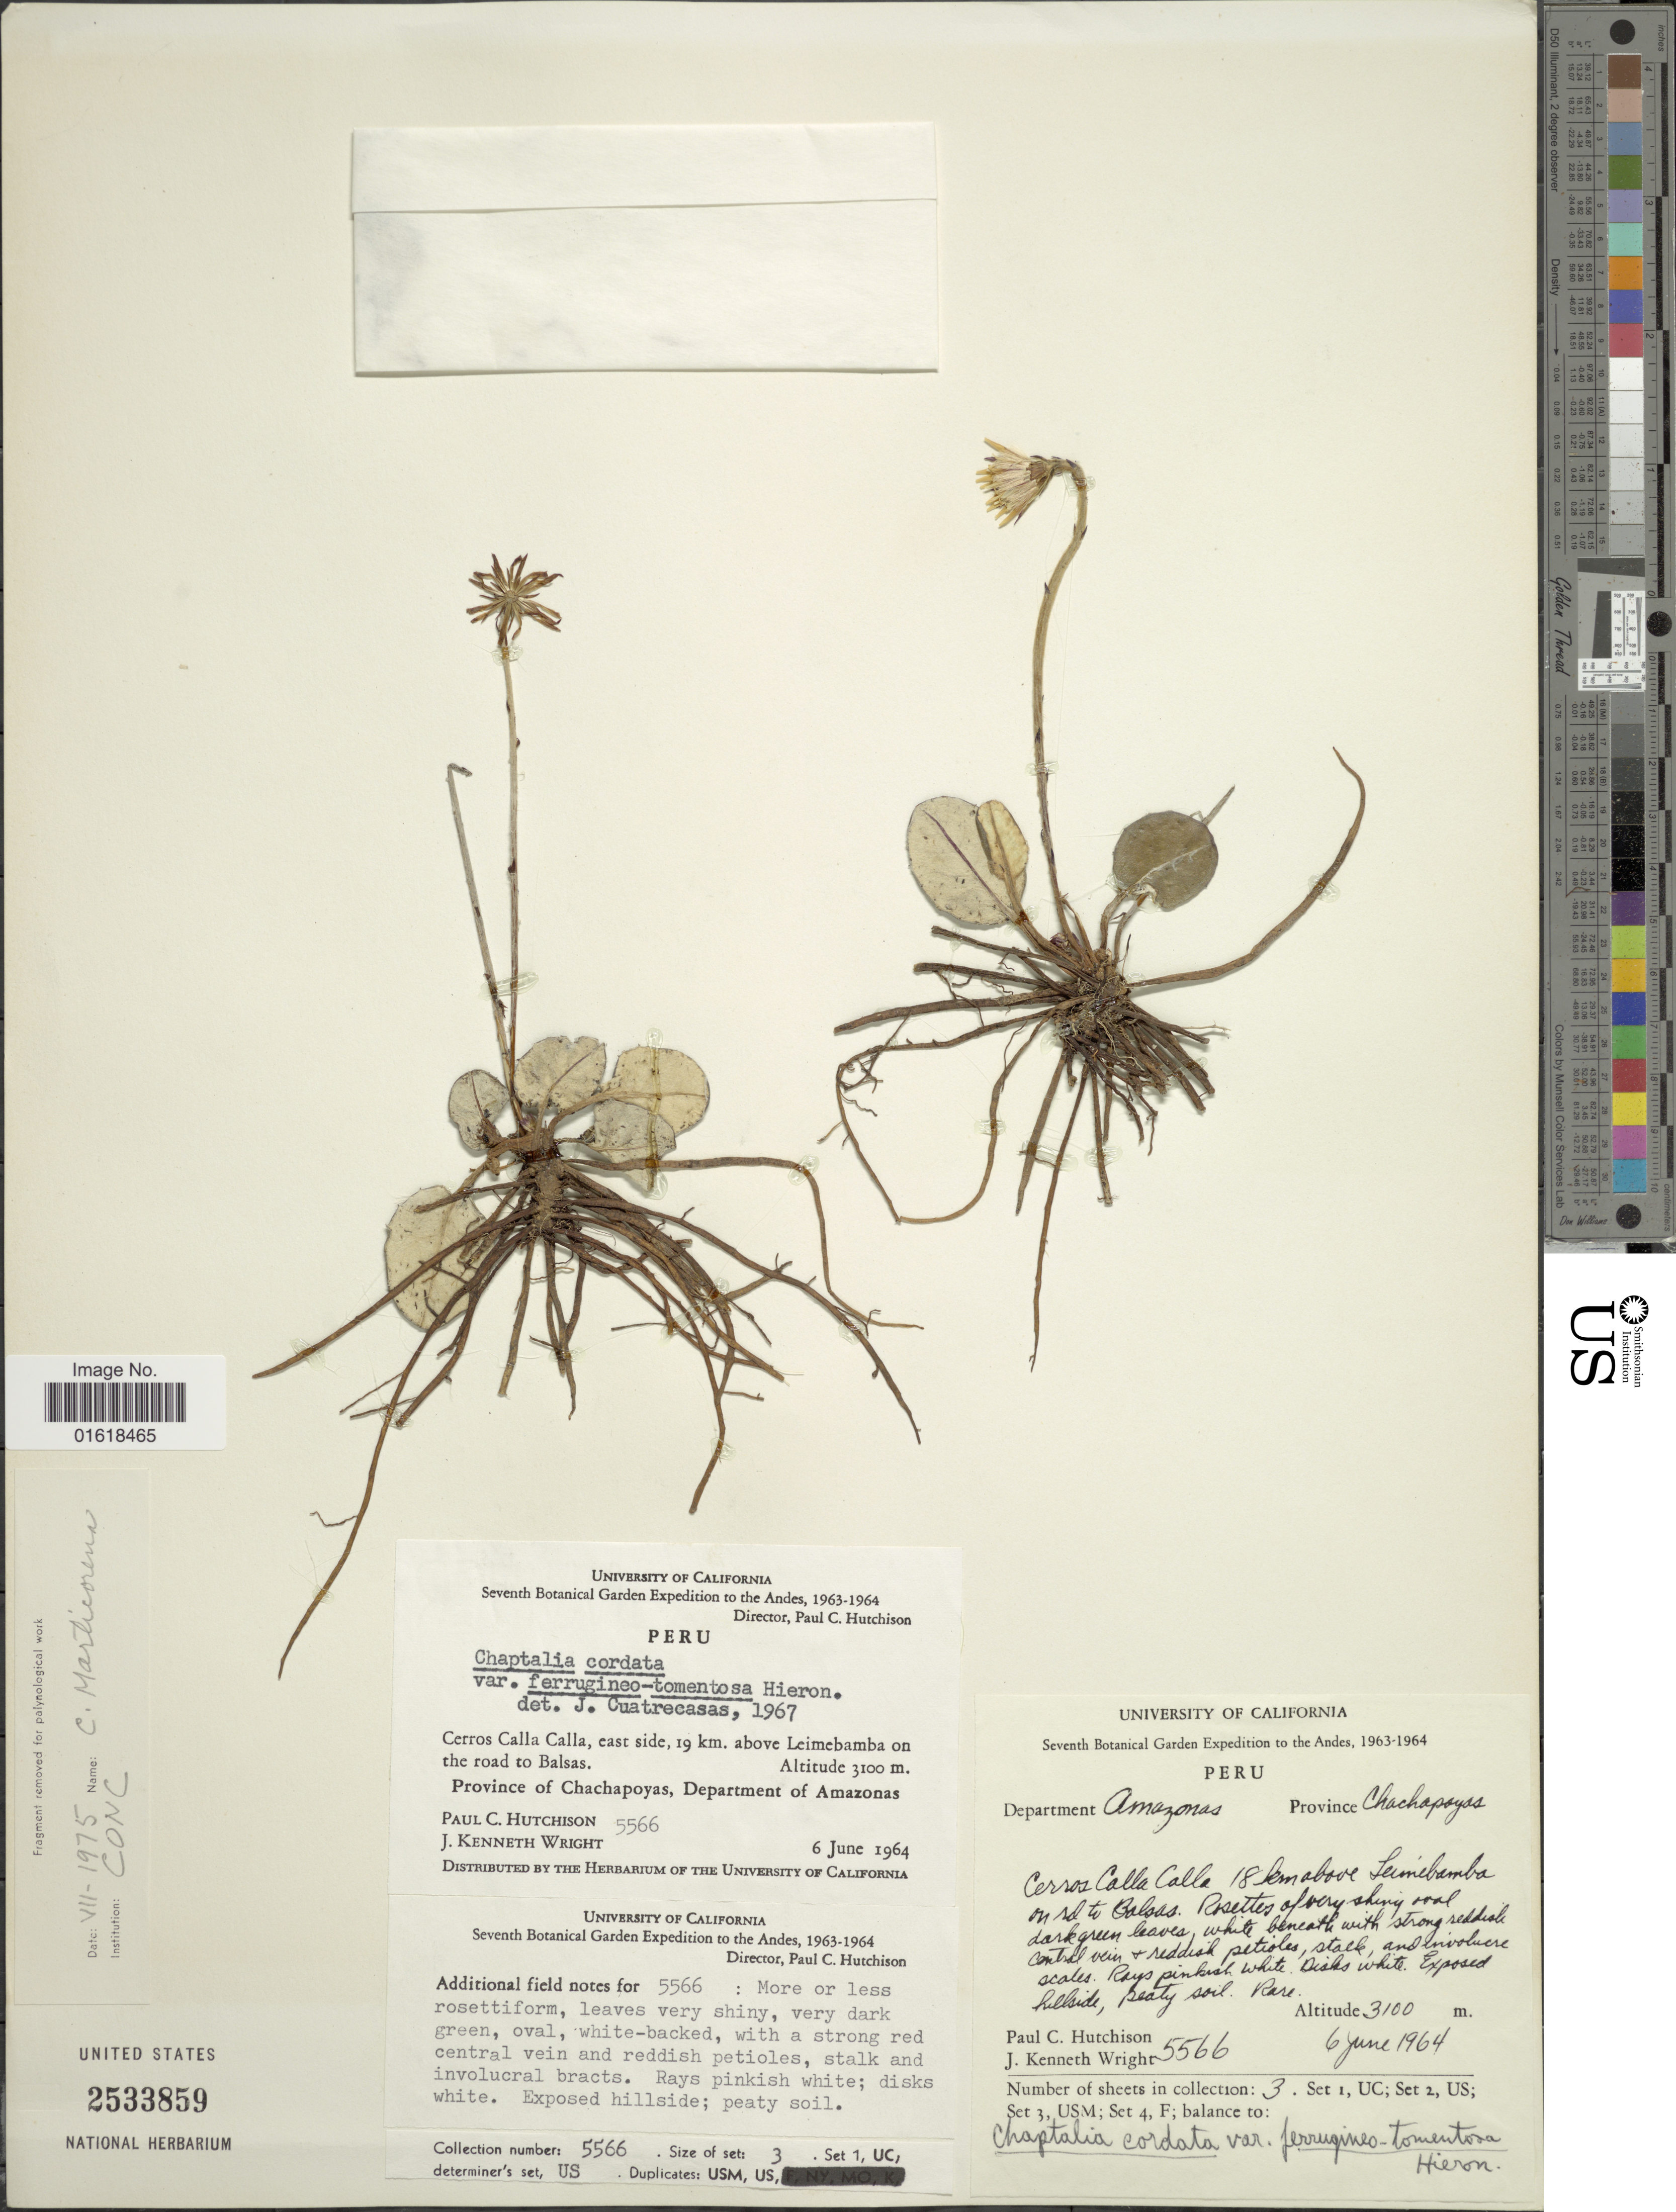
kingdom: Plantae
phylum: Tracheophyta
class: Magnoliopsida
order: Asterales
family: Asteraceae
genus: Chaptalia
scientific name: Chaptalia cordata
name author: Hieron.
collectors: P. C. Hutchison & J. K. Wright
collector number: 5566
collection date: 1964-06-06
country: Peru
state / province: Amazonas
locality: Cerros Calla Calla, east side, 18-19 km. above Leimebamba on the road to Balsas, Province of Chachapoyas, Andes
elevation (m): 3100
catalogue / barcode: US 2533859